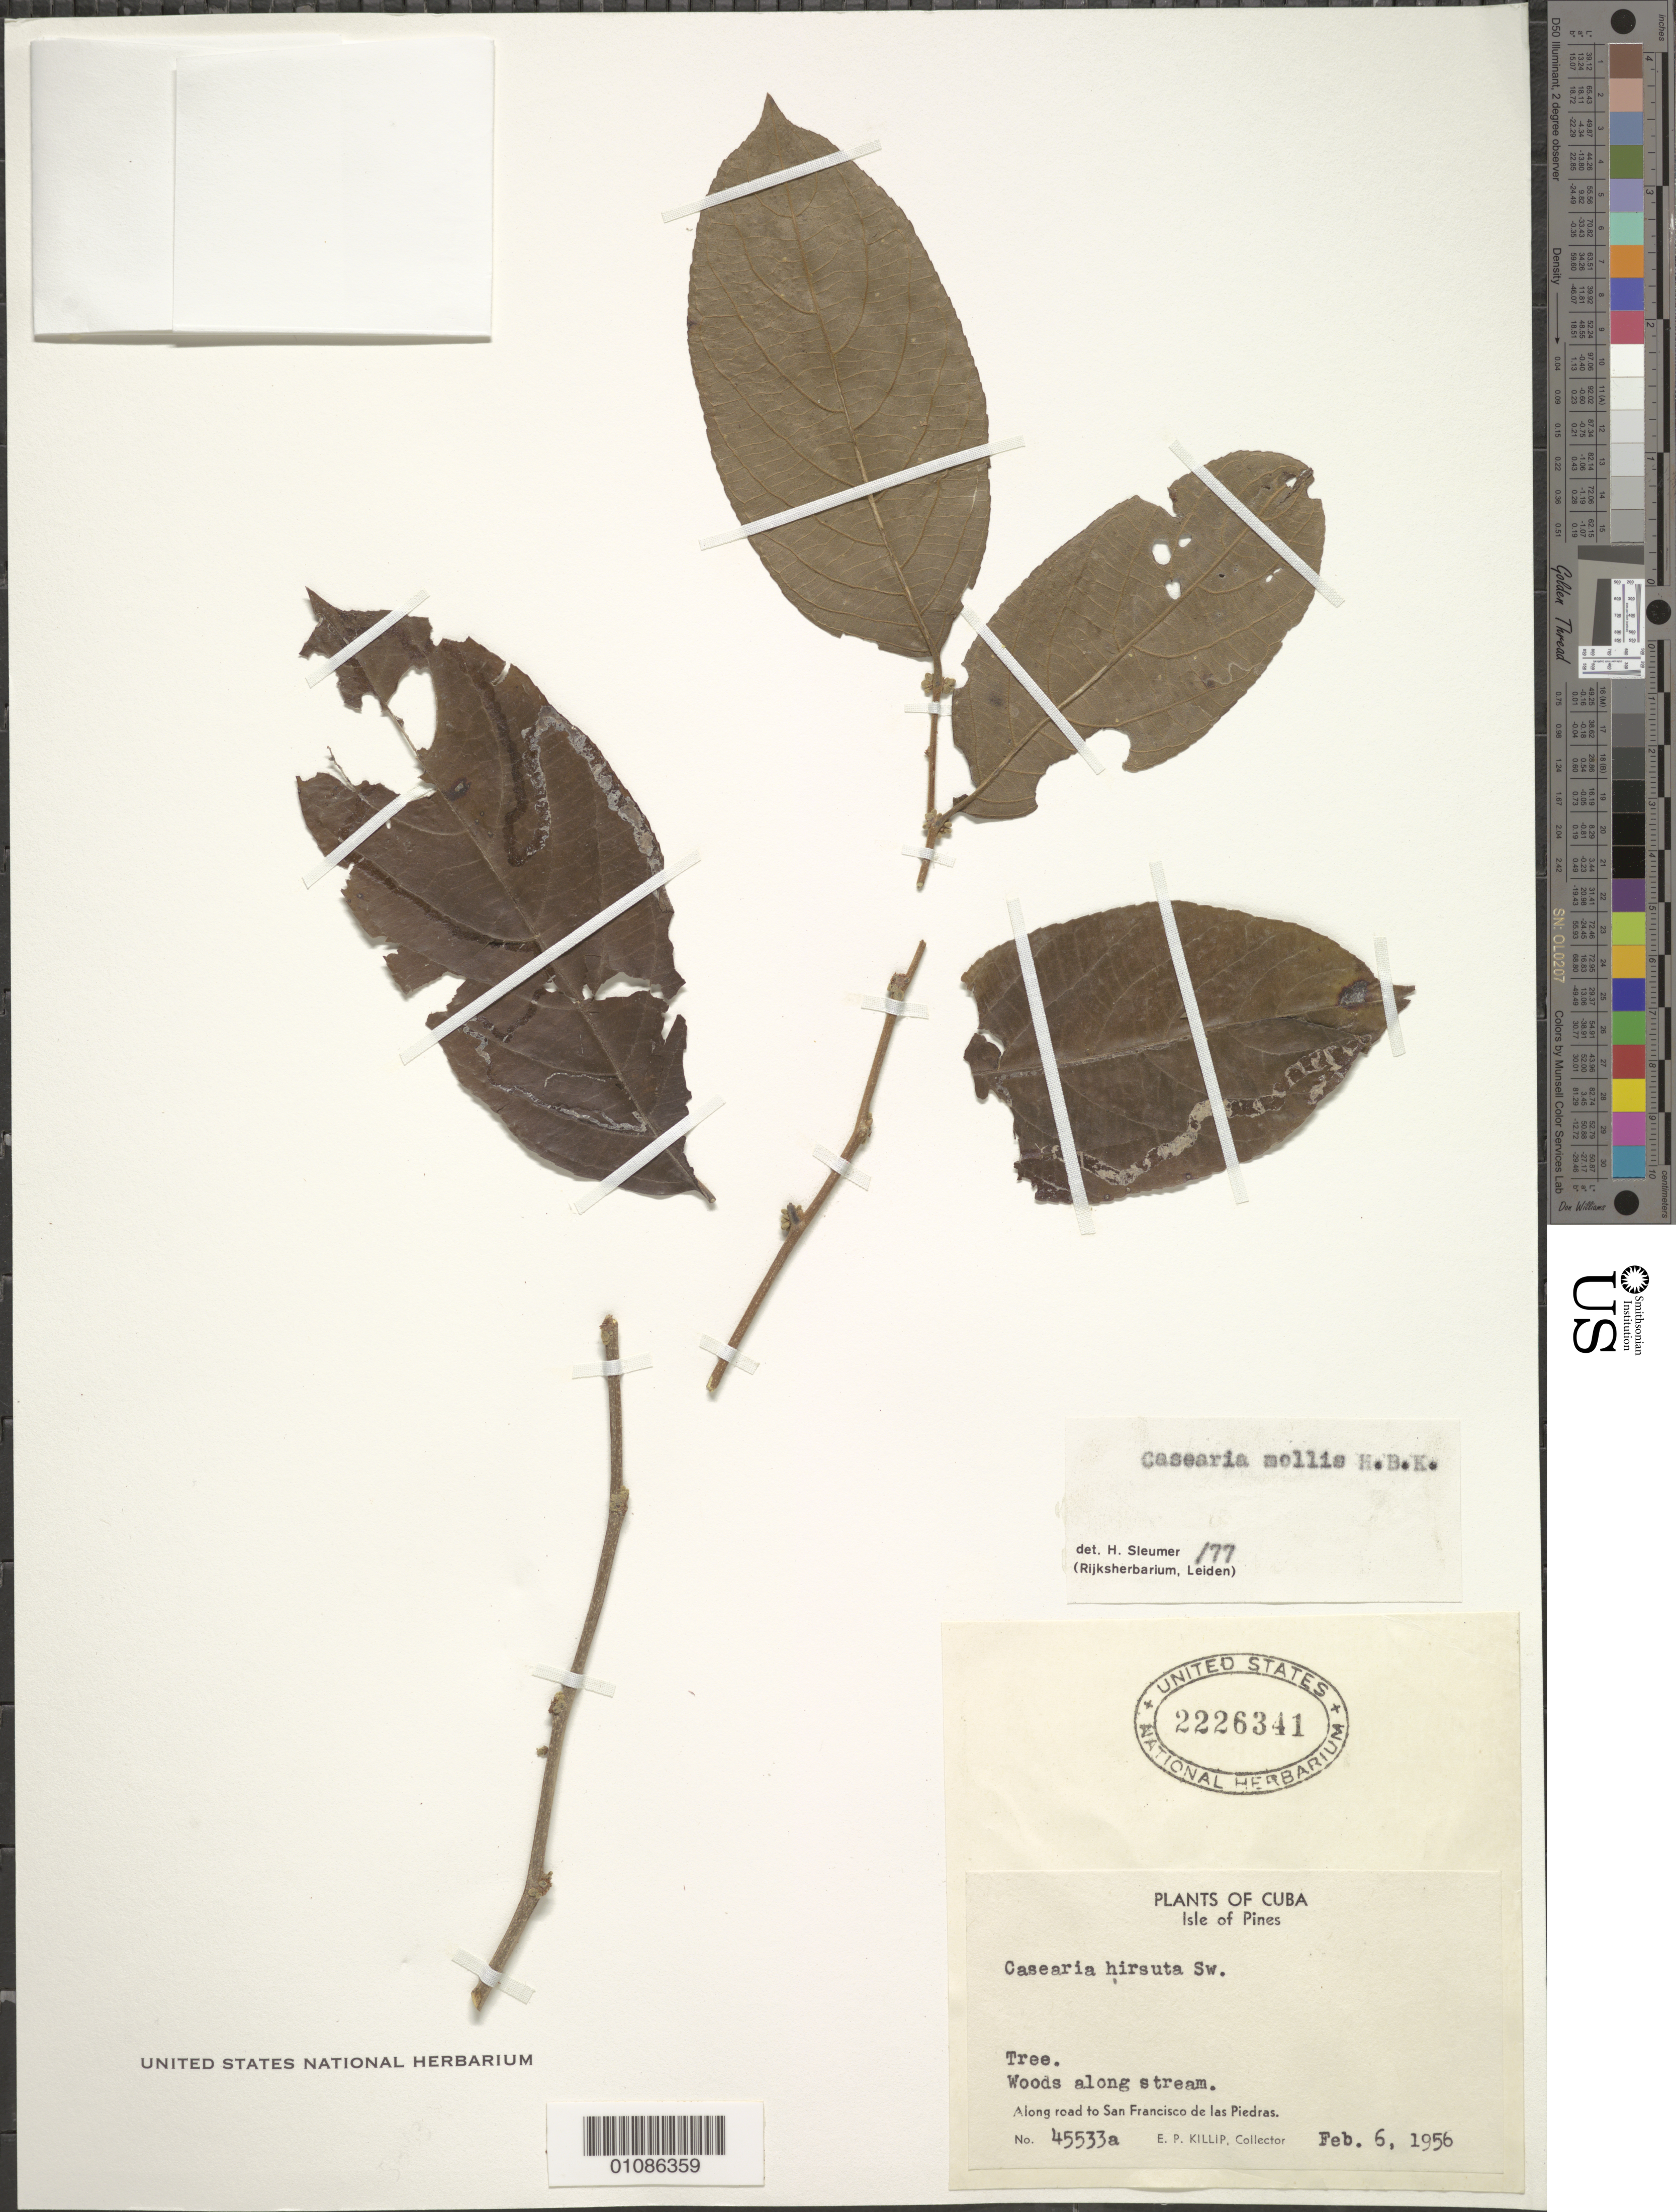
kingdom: Plantae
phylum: Tracheophyta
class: Magnoliopsida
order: Malpighiales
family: Salicaceae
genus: Casearia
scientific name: Casearia mollis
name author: Kunth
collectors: E. P. Killip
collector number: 45533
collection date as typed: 06 Feb 1956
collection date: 1956-02-06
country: Cuba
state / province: Isla de La Juventud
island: Isla de la Juventud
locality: Isle of Pines, Along road to San Franscisco de las Piedras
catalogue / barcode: US 2226341